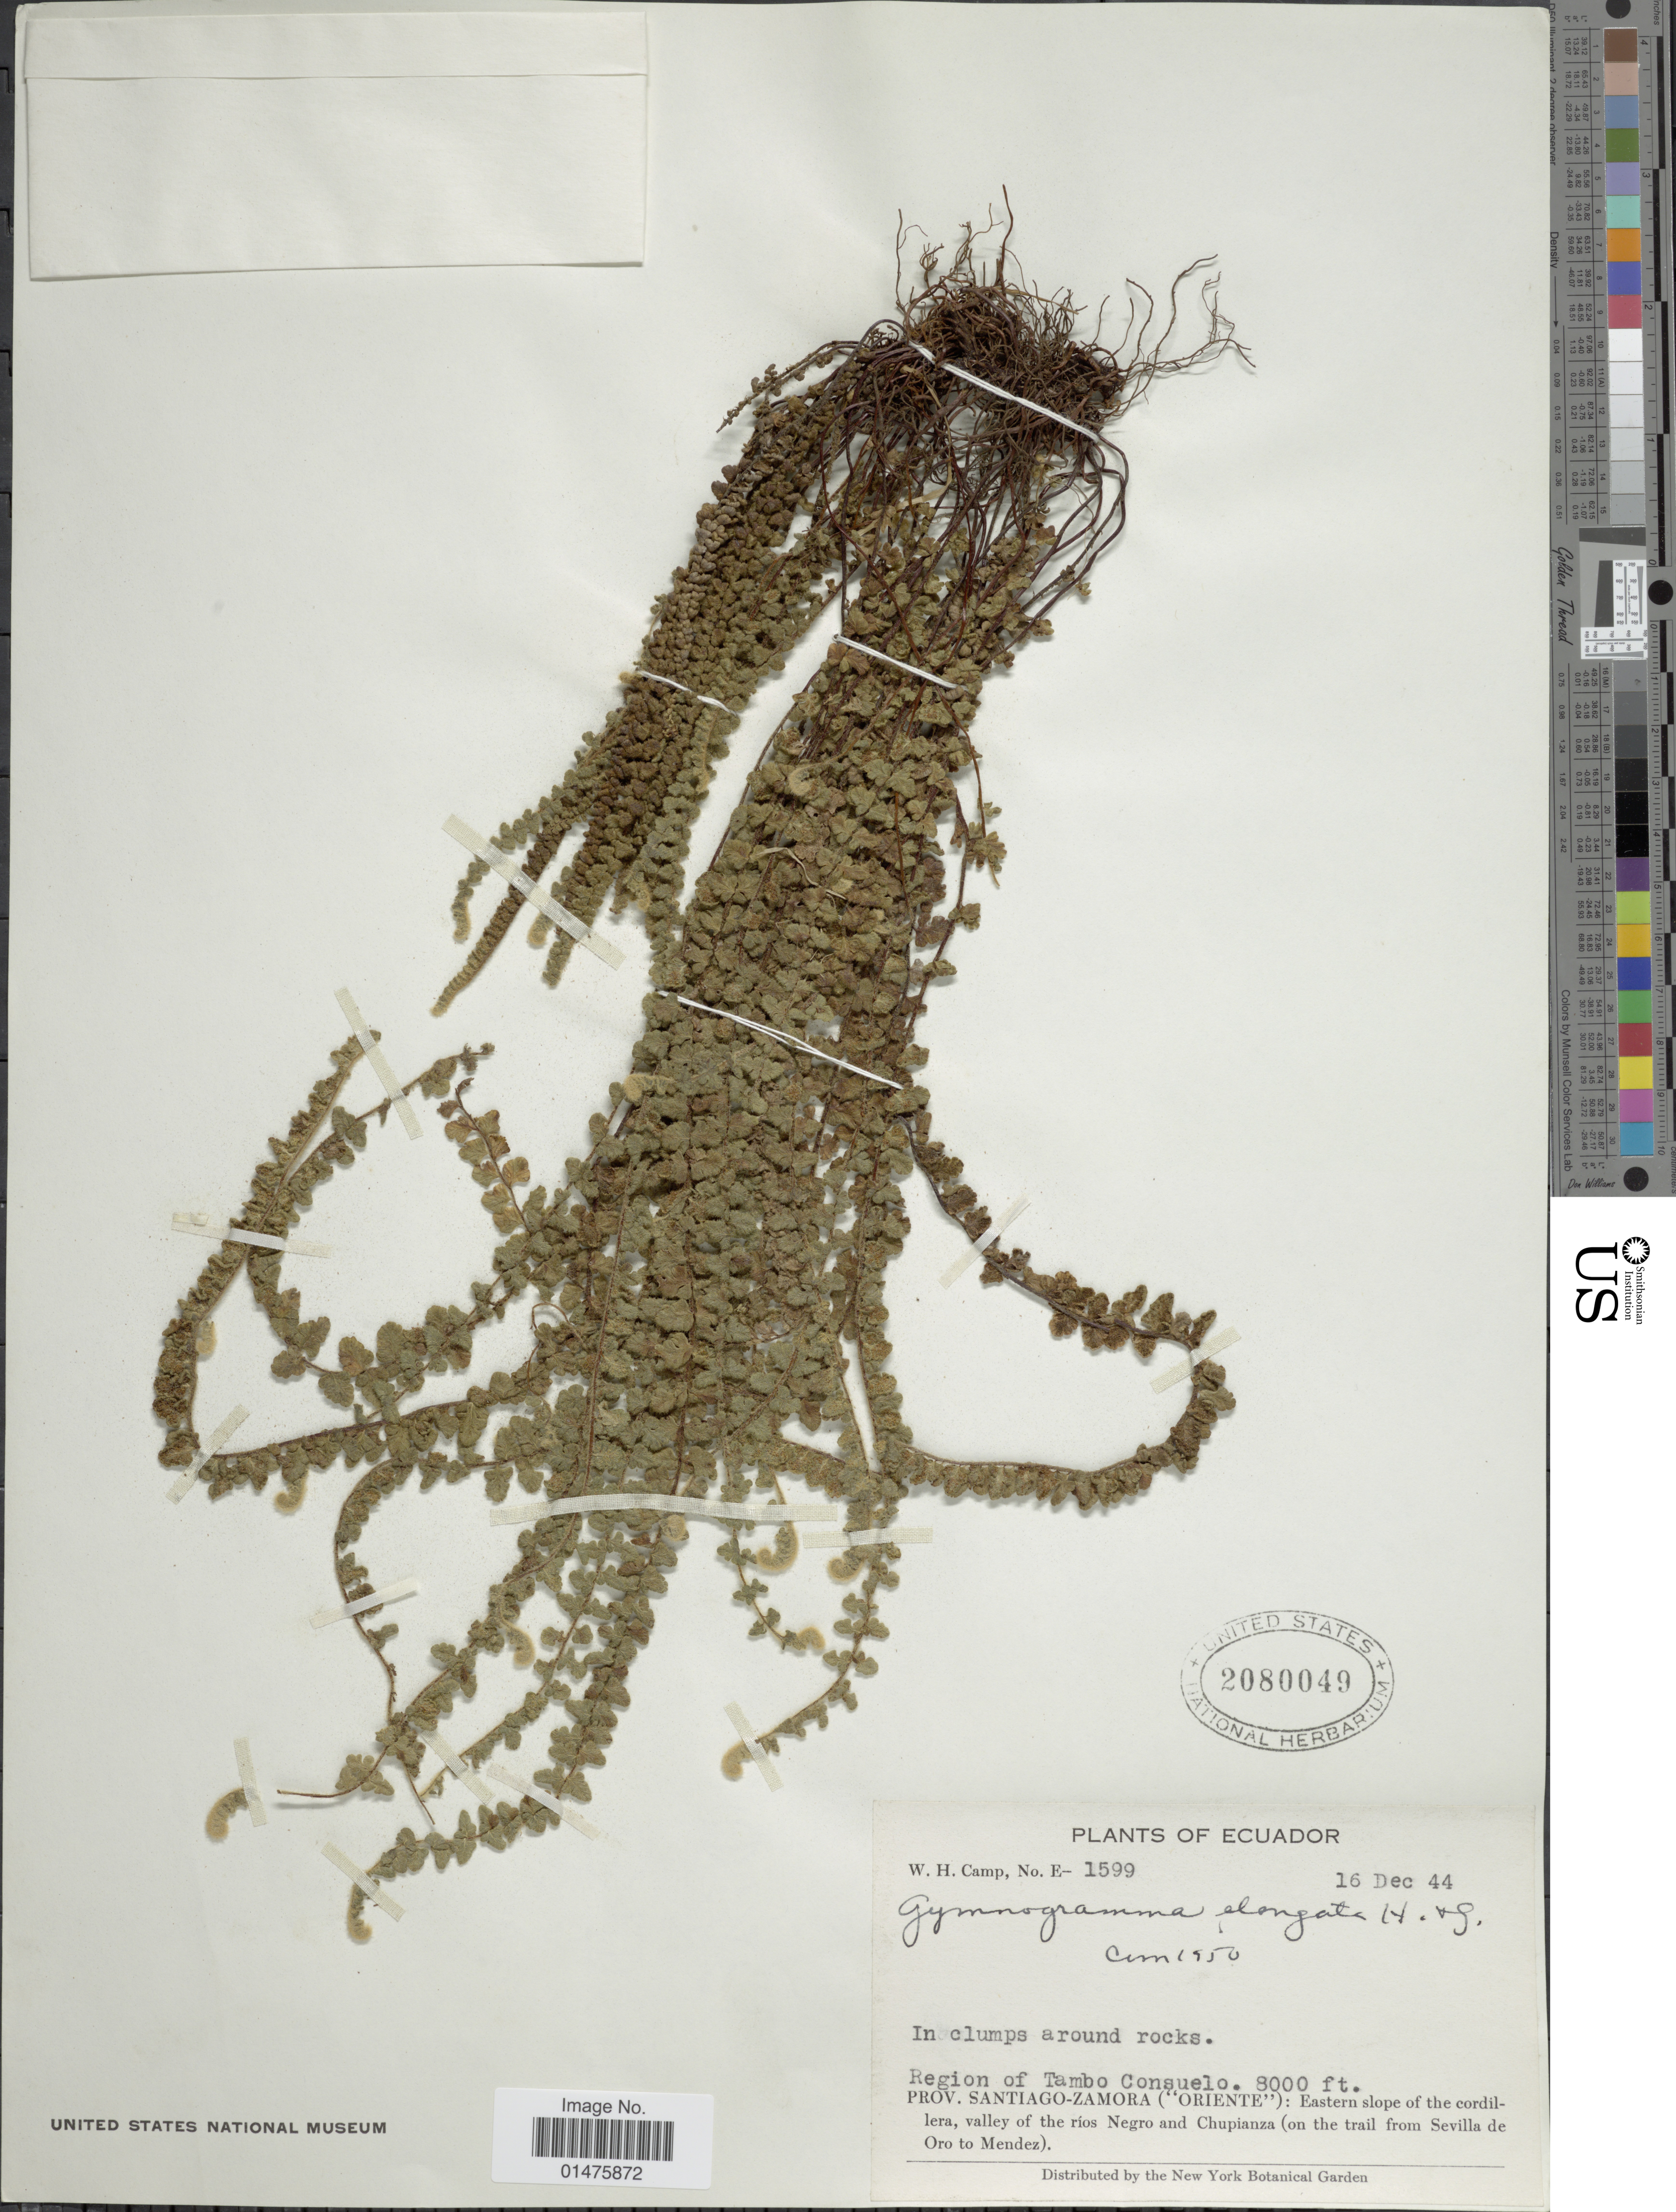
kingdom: Plantae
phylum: Tracheophyta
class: Polypodiopsida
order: Polypodiales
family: Pteridaceae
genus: Jamesonia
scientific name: Jamesonia cheilanthoides x J. jamesonia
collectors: W. H. Camp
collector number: E-1599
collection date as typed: Transcribed d/m/y: 16/12/44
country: Ecuador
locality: Region of Tambo Consuelo, Prov. Santiago-Zamora ('Oriente'):Eastern slope of the cordillera, valler of the rios Negro and Chupianza (on the trail from Sevilla de Oro to Mendez)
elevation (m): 2438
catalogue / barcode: US 2080049